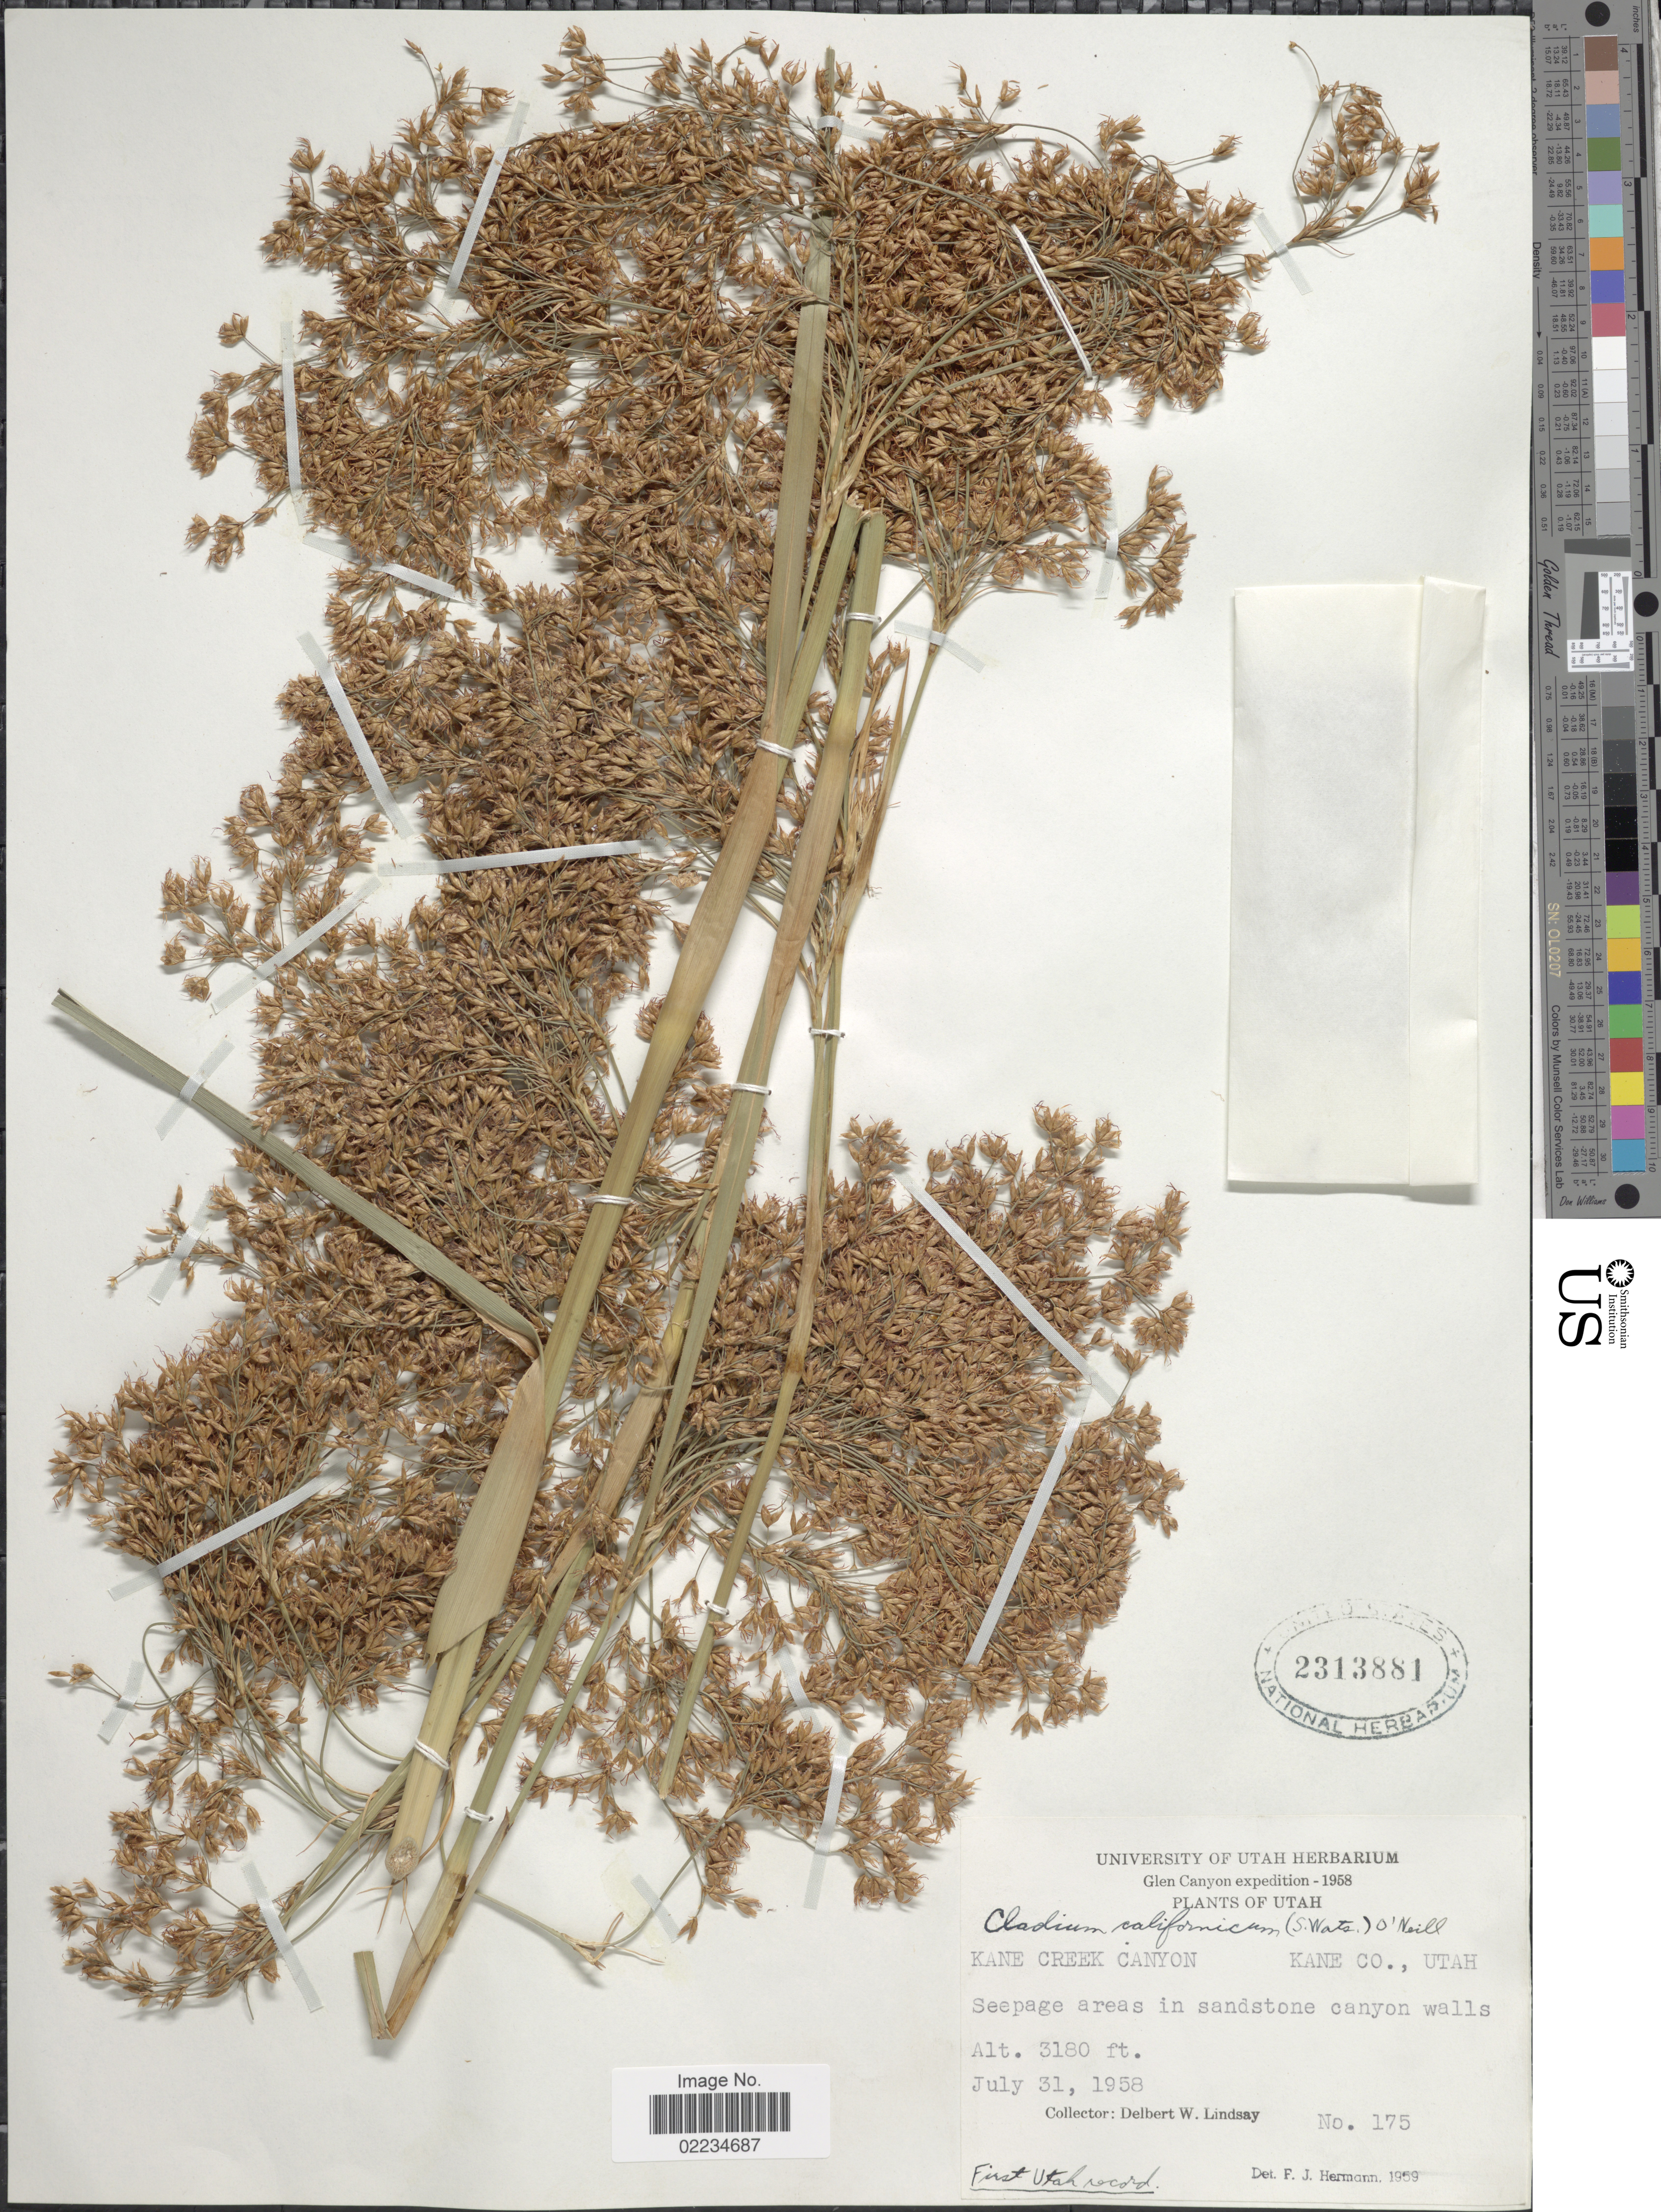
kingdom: Plantae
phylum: Tracheophyta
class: Liliopsida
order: Poales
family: Cyperaceae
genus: Cladium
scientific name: Cladium californicum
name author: (S. Watson) O'Neill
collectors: D. Lindsay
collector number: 175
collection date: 1958-07-31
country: United States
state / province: Utah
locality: Kane Creek Canyon, Kane Co., Seepage areas in sandstone canyon walls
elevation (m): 969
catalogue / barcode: US 2313881